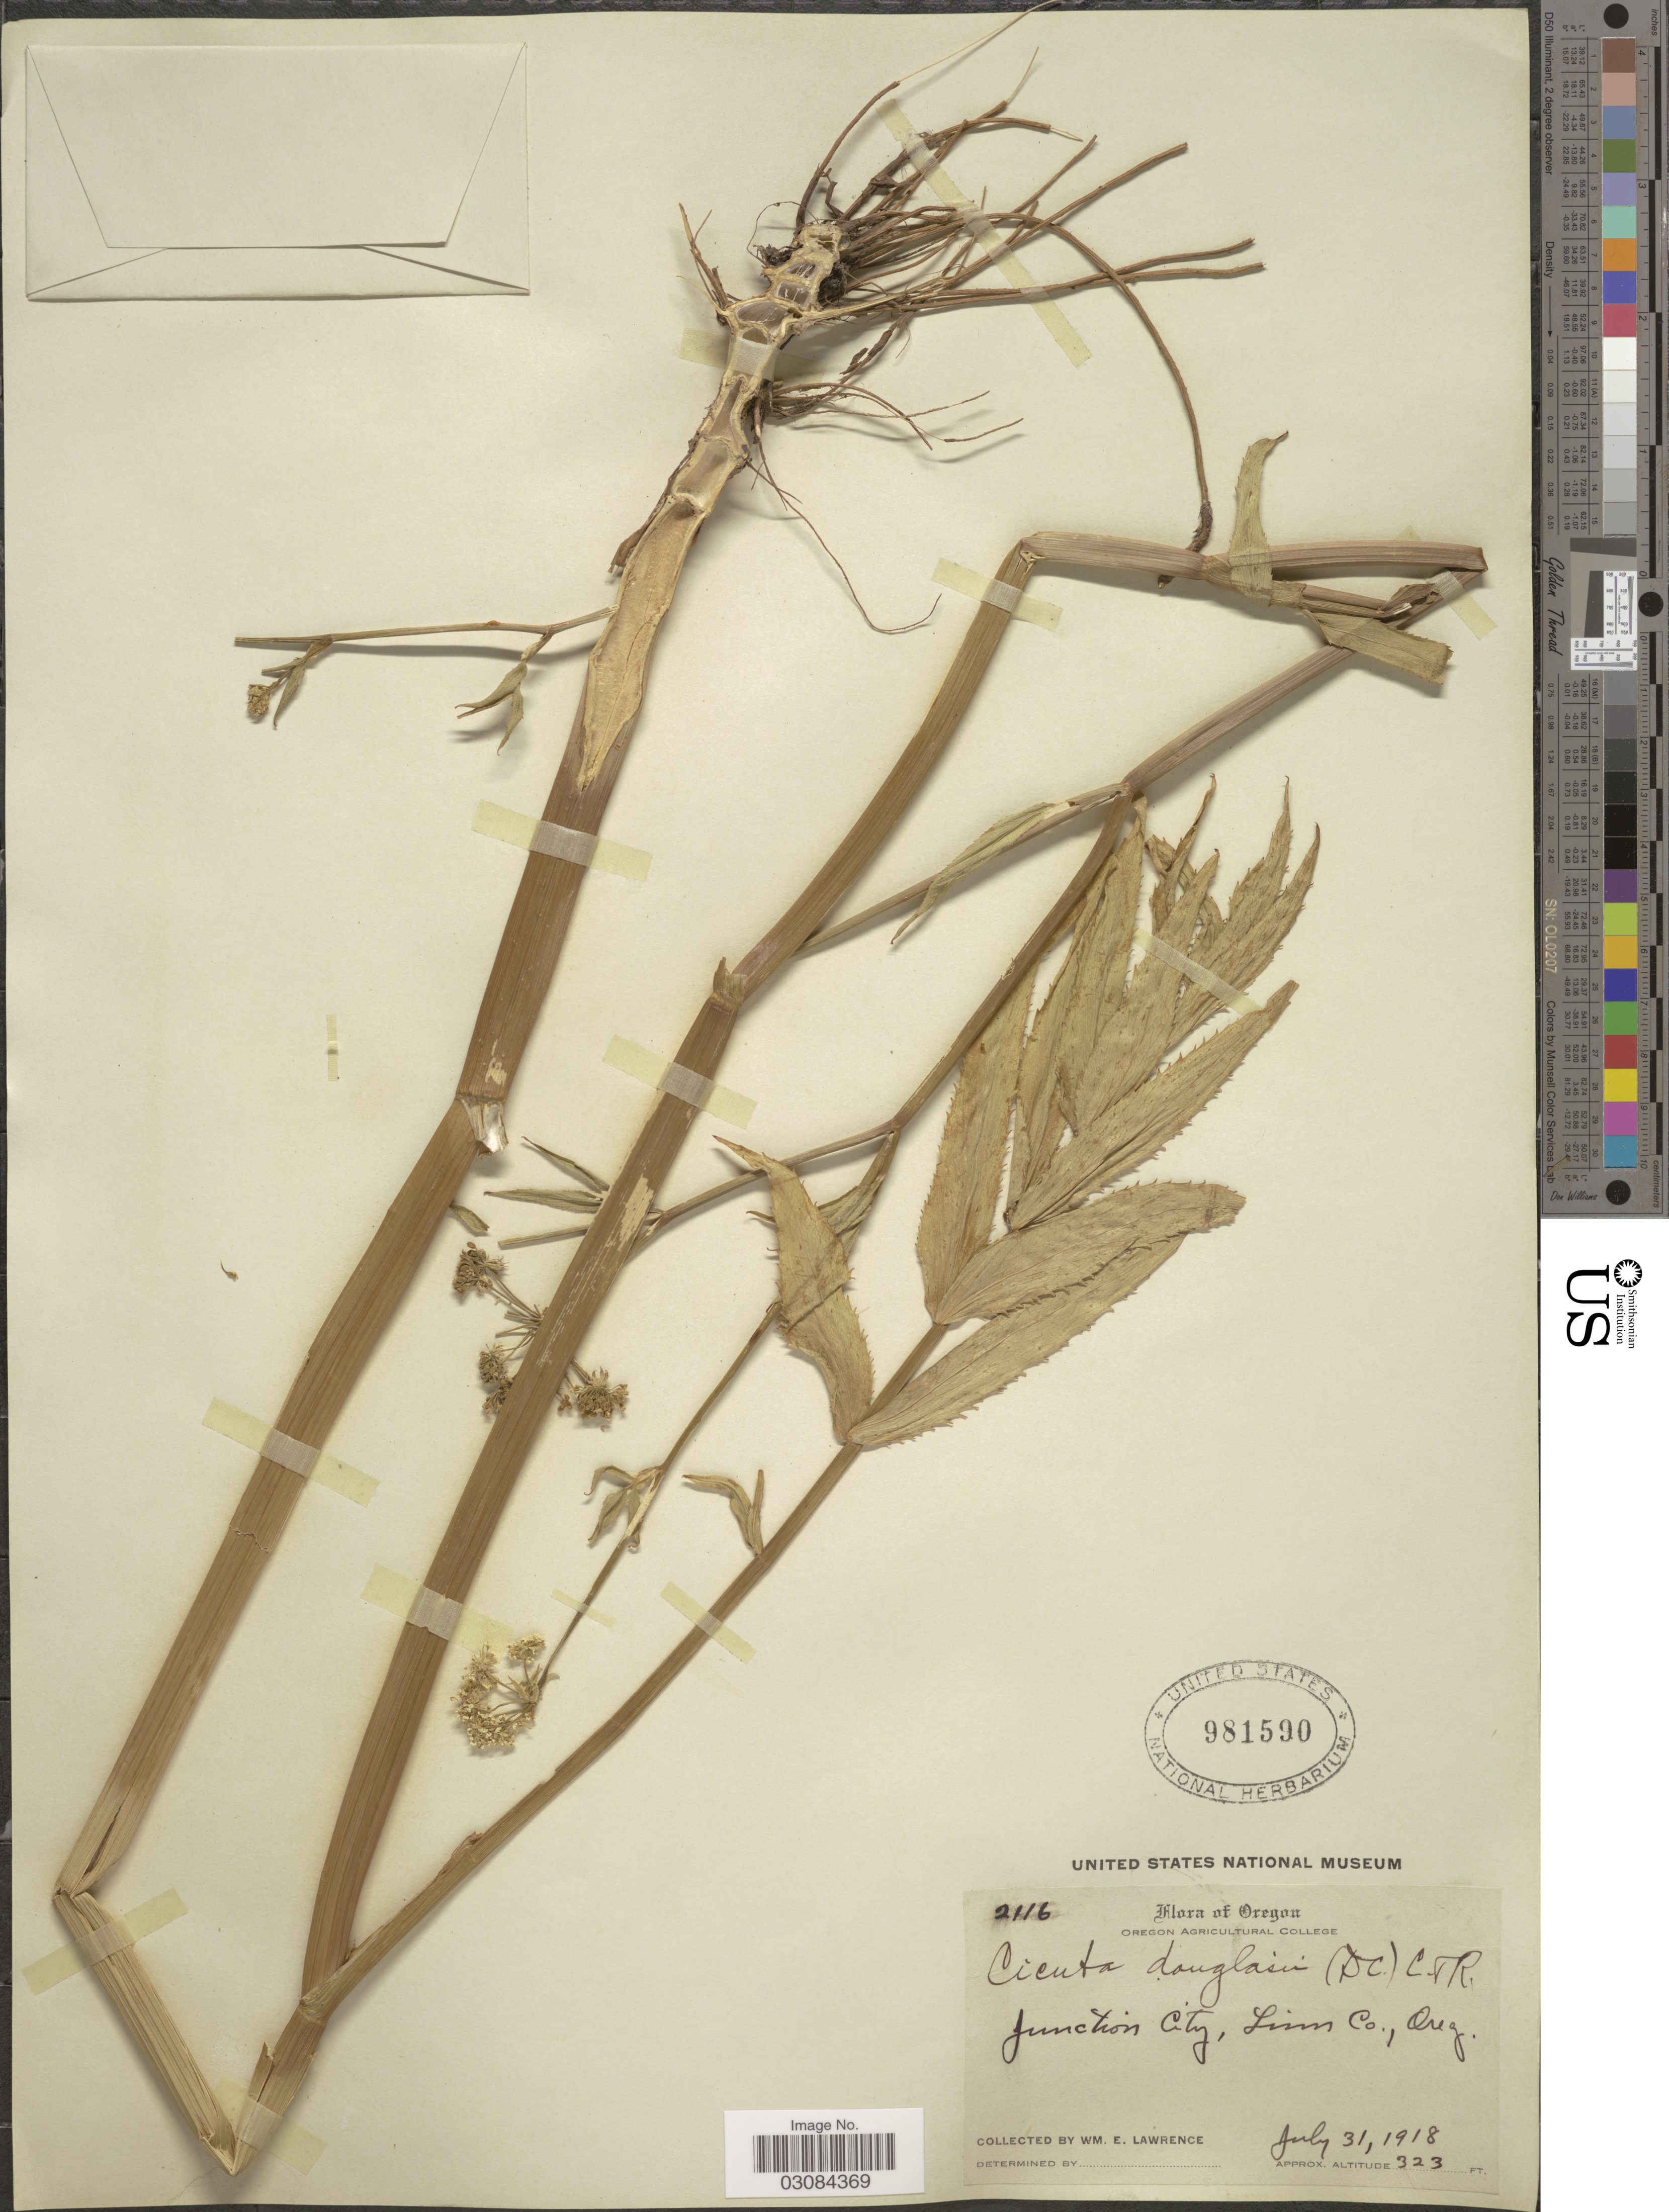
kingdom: Plantae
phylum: Tracheophyta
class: Magnoliopsida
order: Apiales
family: Apiaceae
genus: Cicuta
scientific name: Cicuta douglasii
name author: (DC.) J.M. Coult. & Rose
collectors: W. Lawrence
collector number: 2116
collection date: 1918-07-31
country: United States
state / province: Oregon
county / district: Linn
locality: Junction City, Linn Co., Oreg.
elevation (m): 98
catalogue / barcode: US 981590